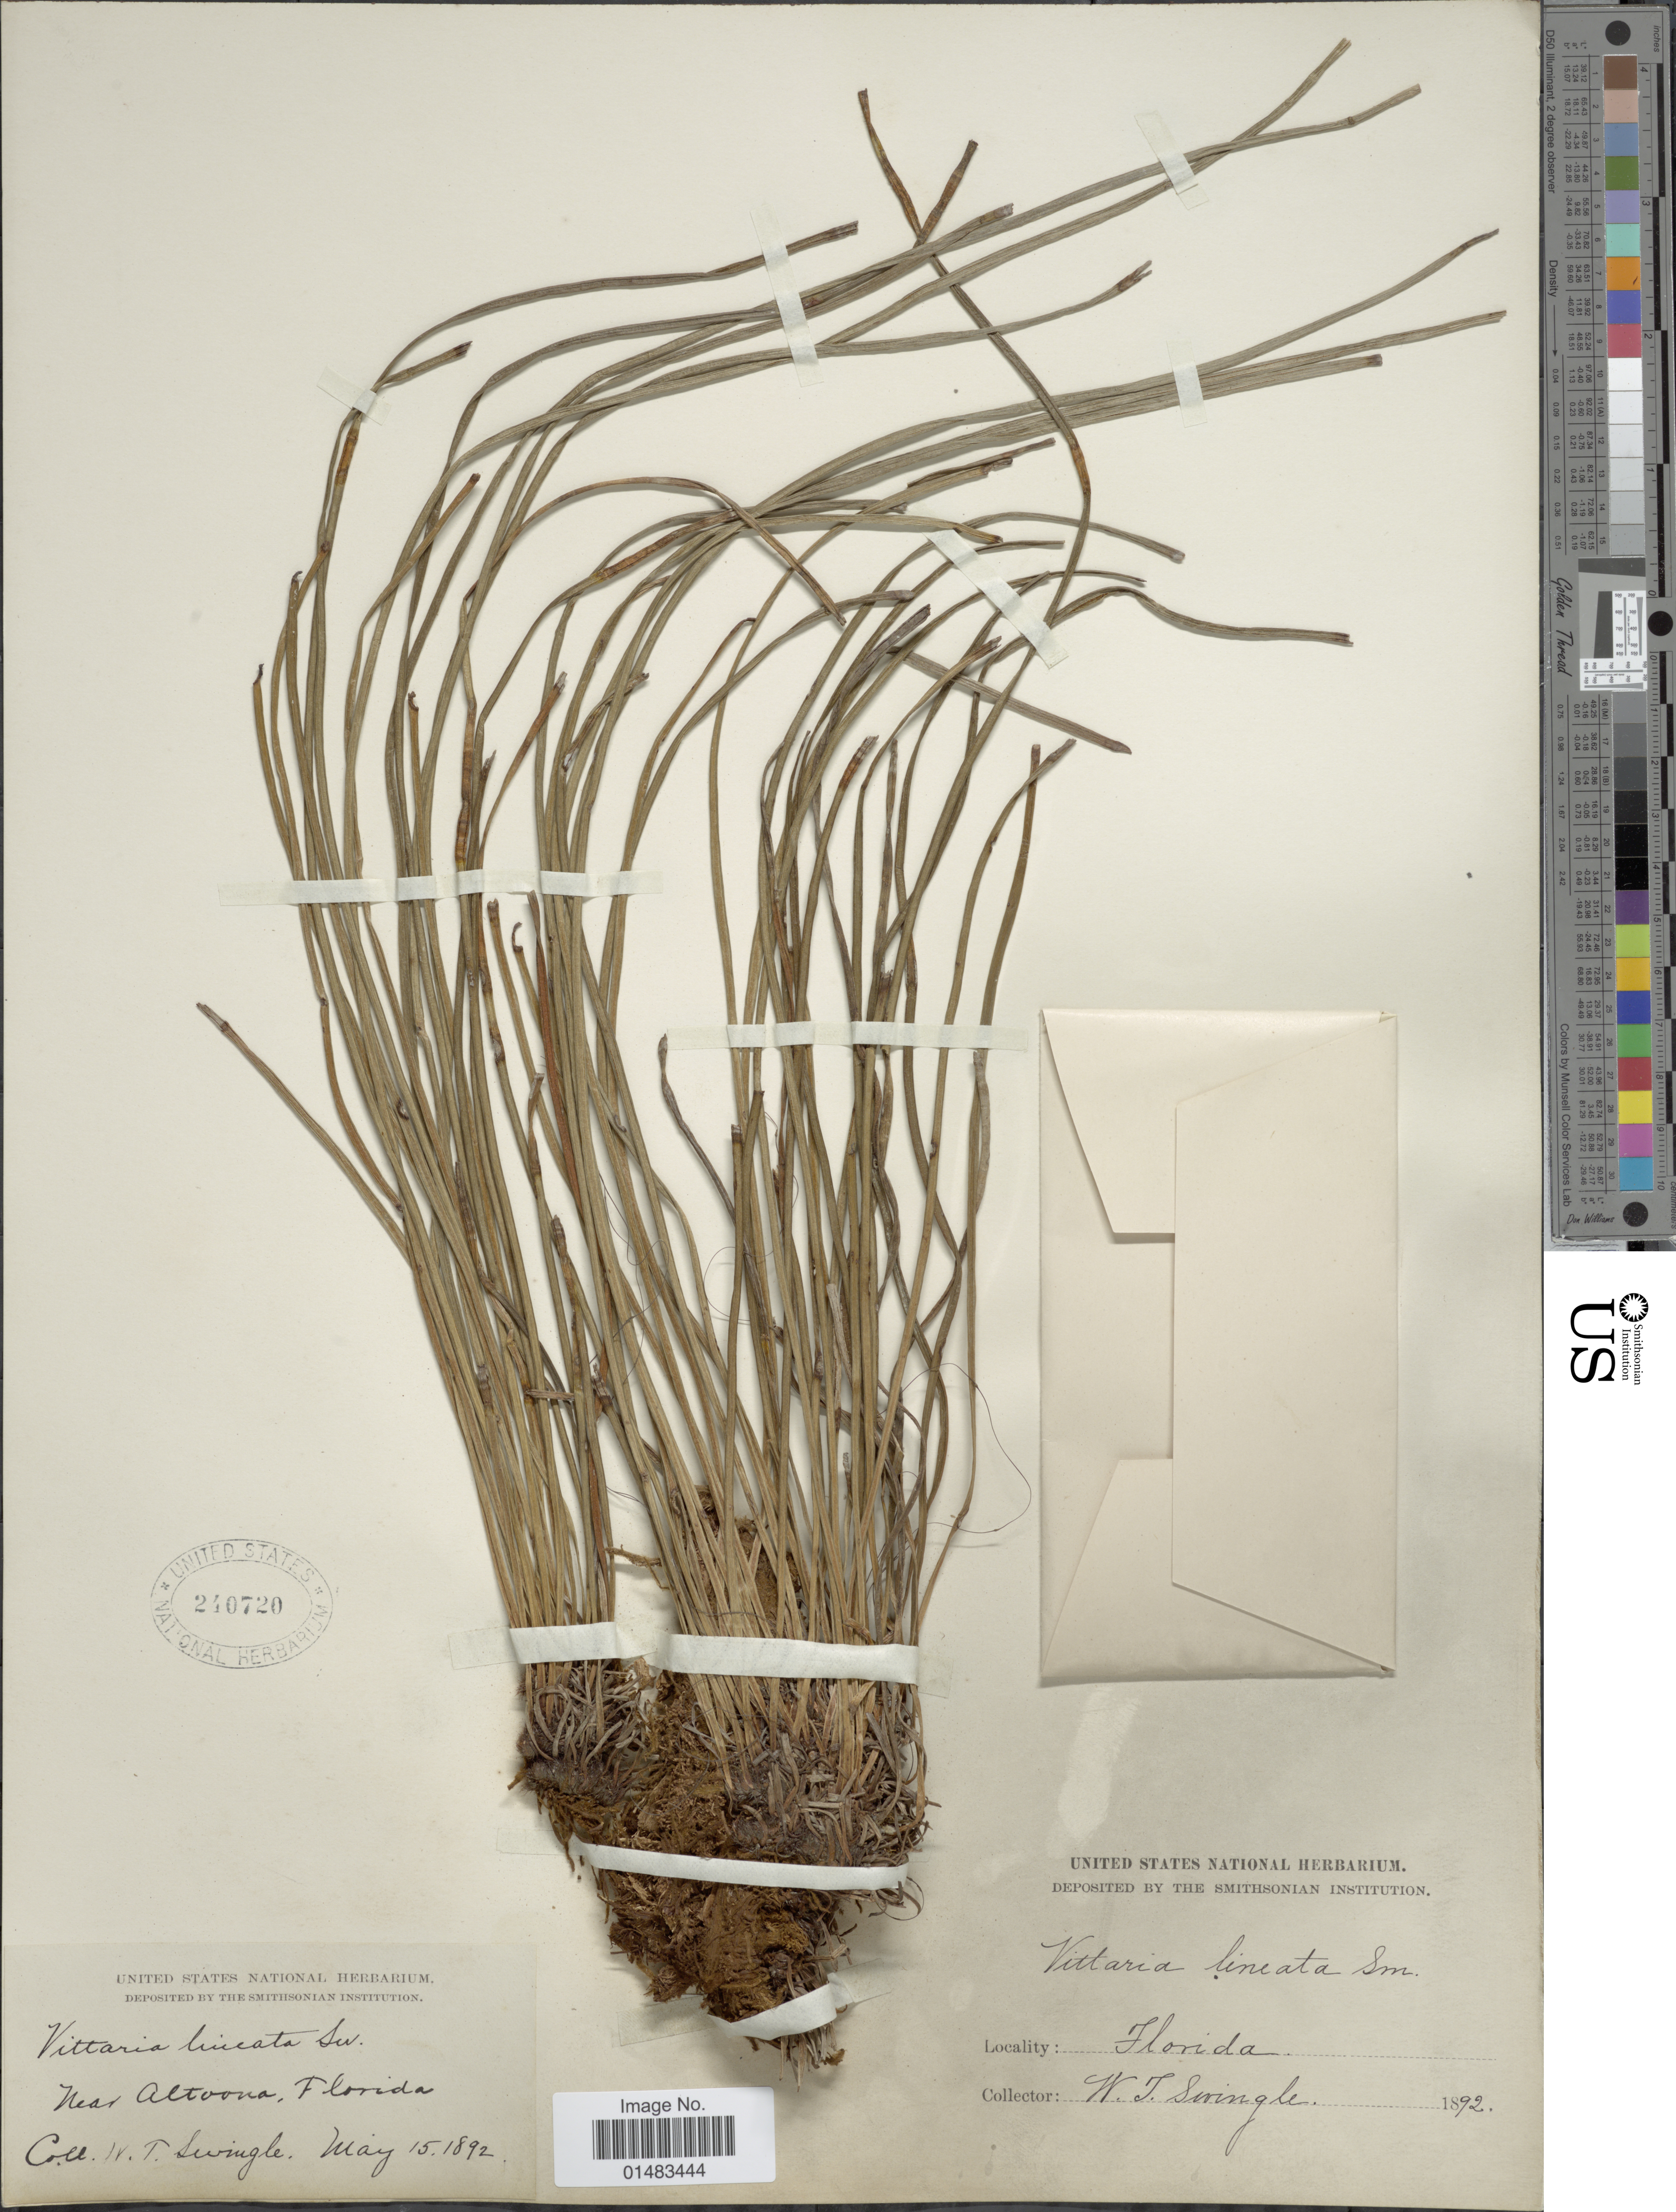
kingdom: Plantae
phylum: Tracheophyta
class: Polypodiopsida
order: Polypodiales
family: Pteridaceae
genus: Vittaria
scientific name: Vittaria lineata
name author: (L.) Sm.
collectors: W. T. Swingle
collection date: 1892-05-15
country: United States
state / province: Florida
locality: Near Altoona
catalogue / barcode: US 240720